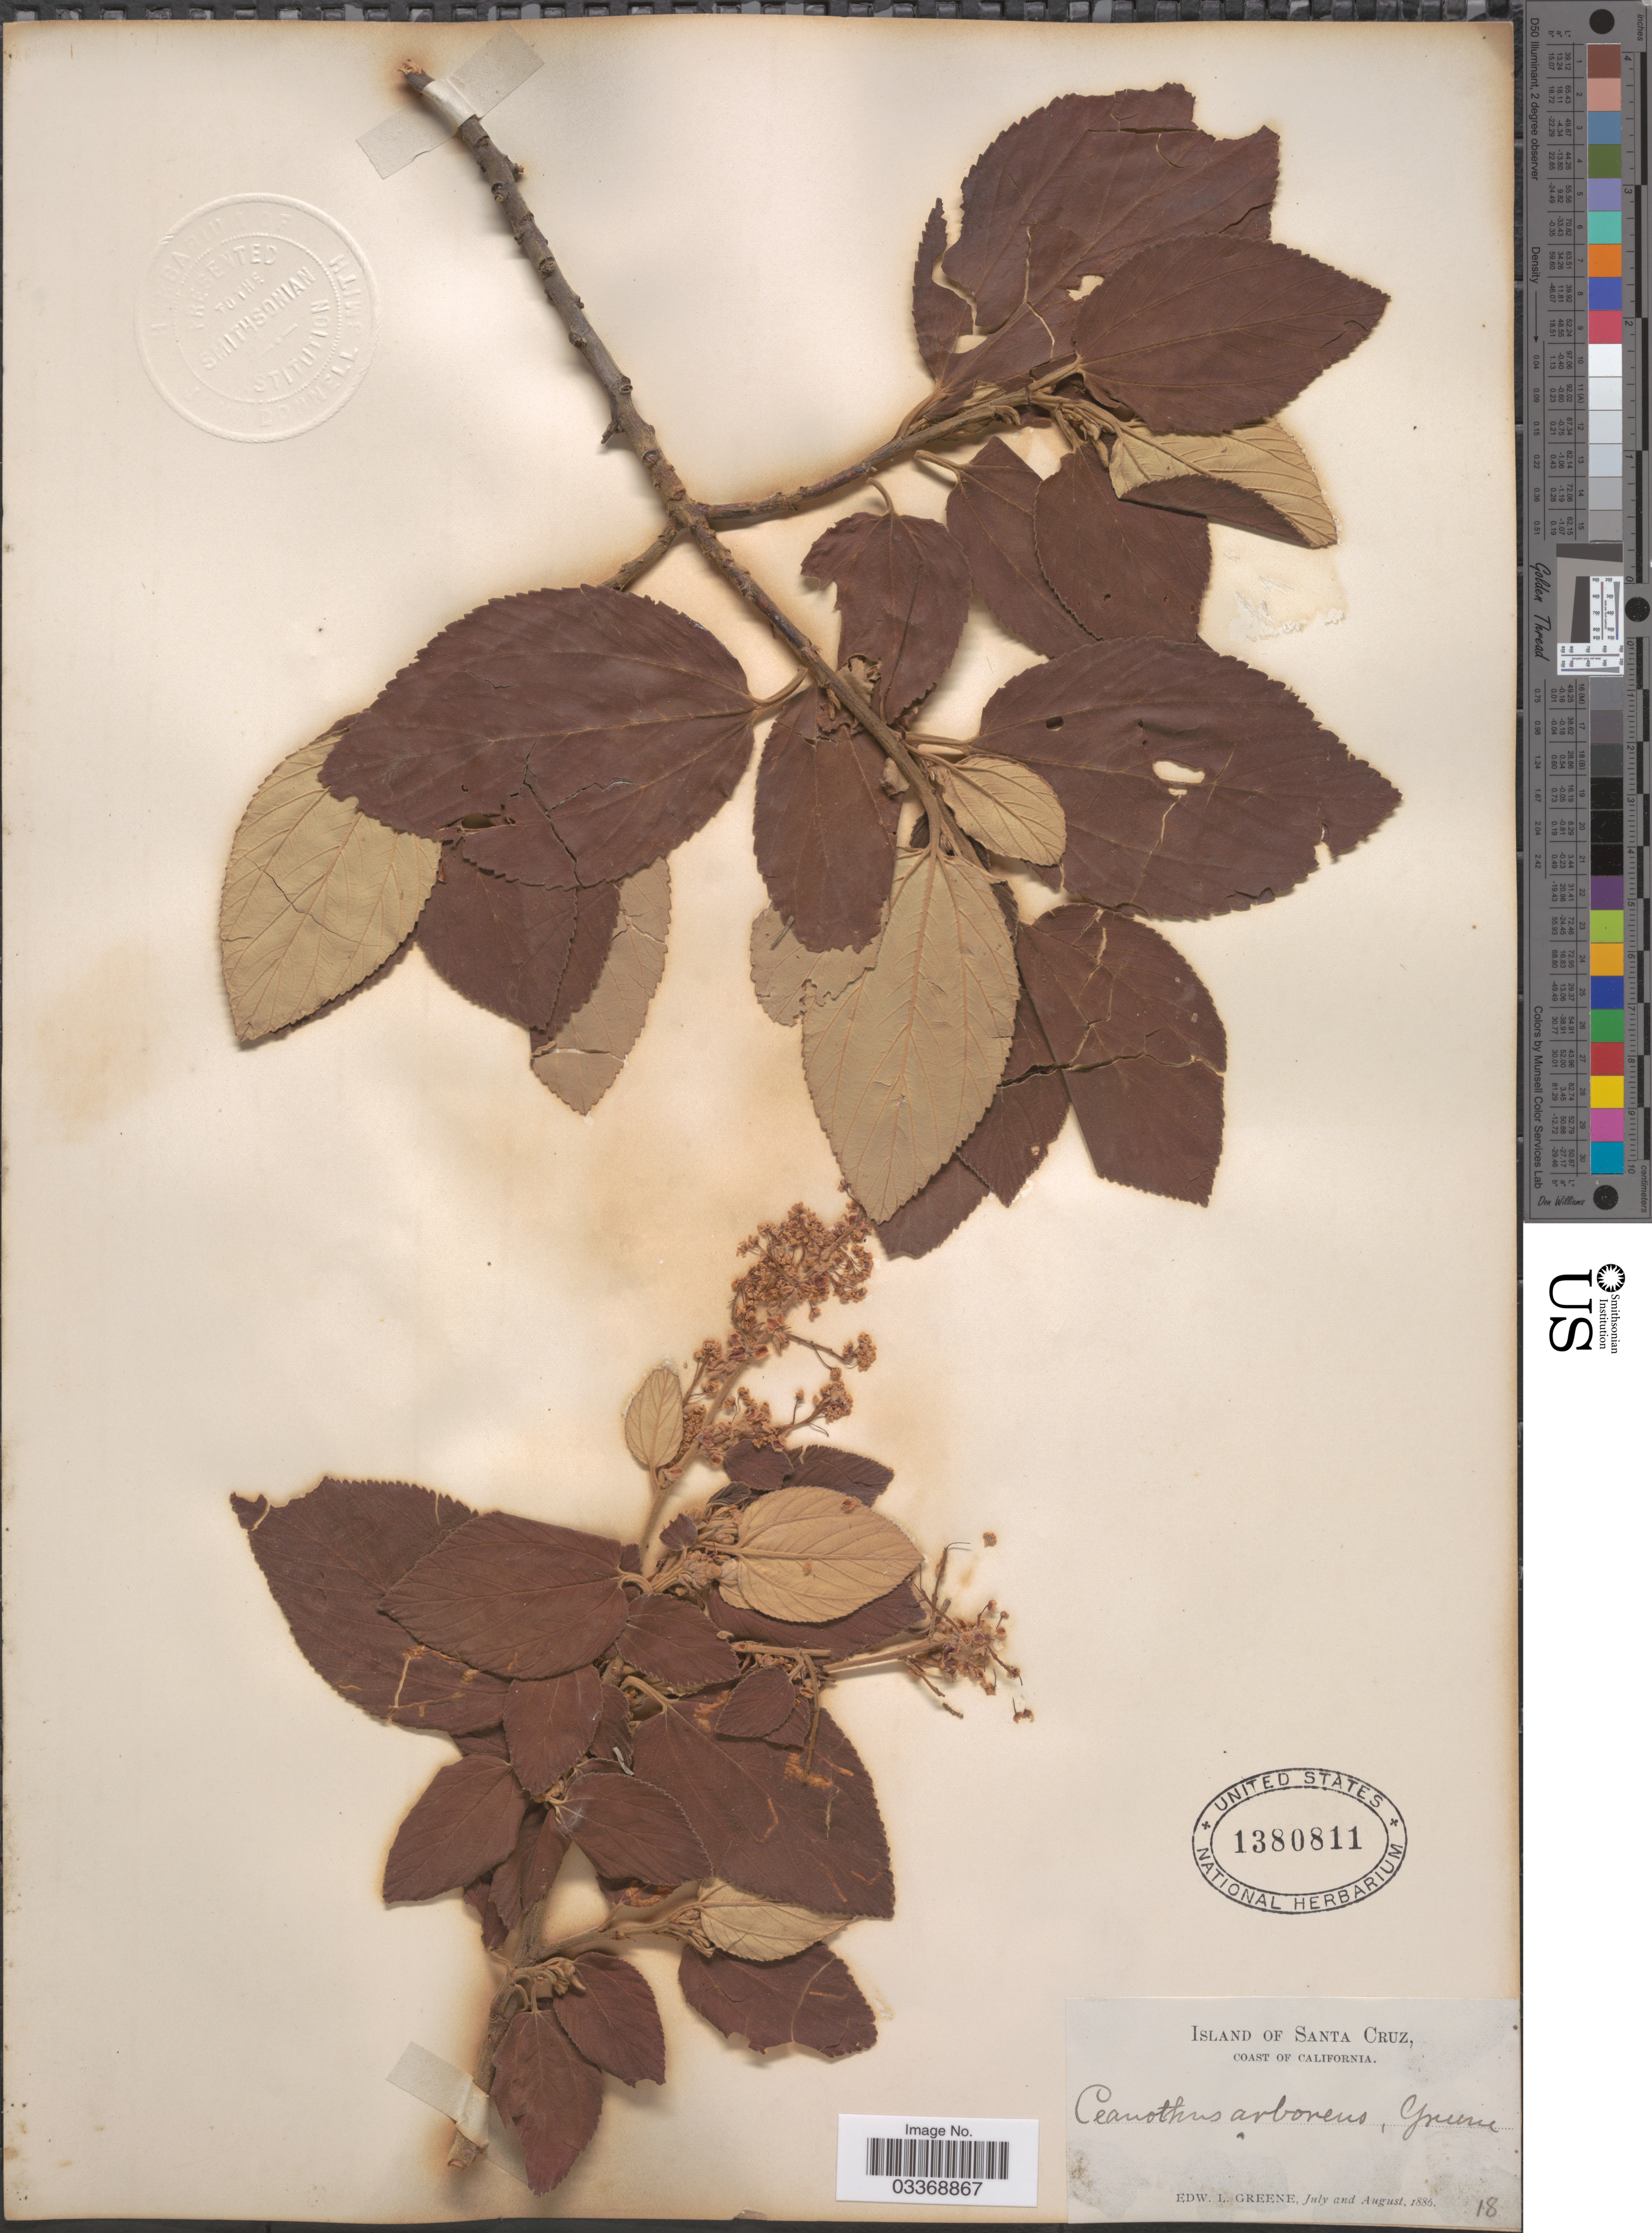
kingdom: Plantae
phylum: Tracheophyta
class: Magnoliopsida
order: Rosales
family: Rhamnaceae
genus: Ceanothus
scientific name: Ceanothus arboreus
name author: Greene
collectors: E. L. Greene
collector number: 18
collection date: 1886-07/1886-08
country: United States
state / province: California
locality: Island of Santa Cruz, Coast of California.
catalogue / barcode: US 1380811